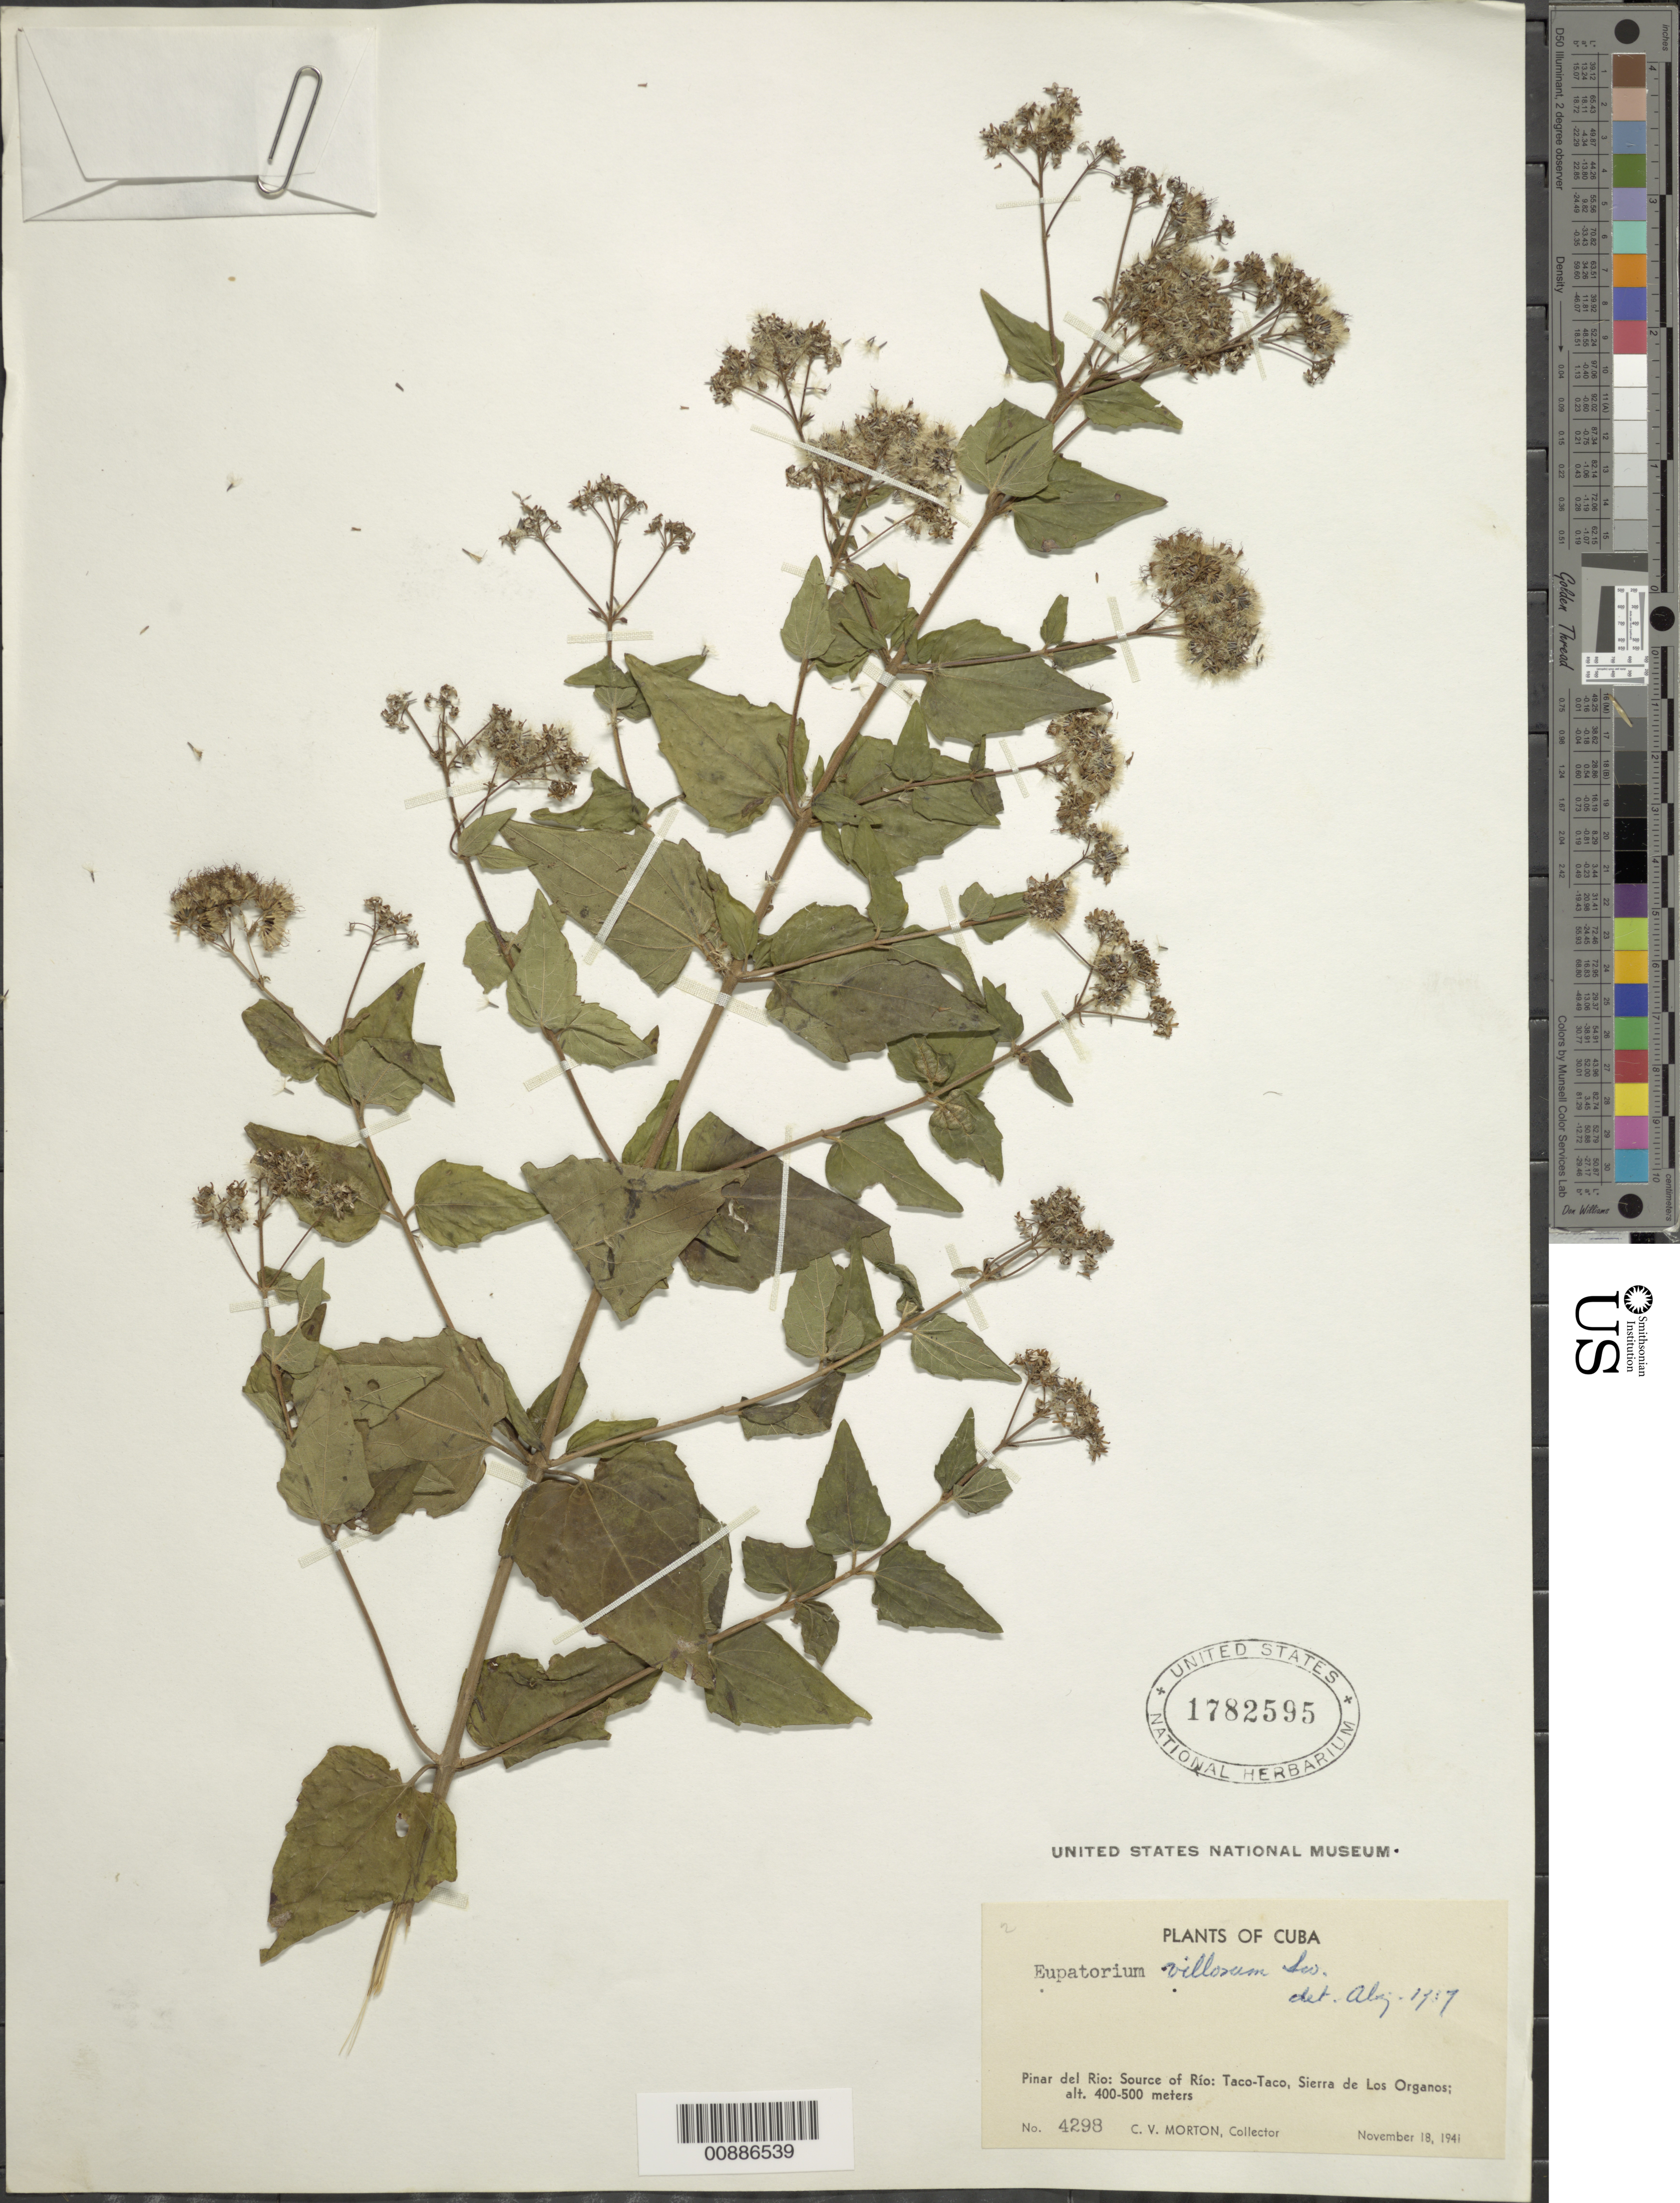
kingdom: Plantae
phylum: Tracheophyta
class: Magnoliopsida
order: Asterales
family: Asteraceae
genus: Koanophyllon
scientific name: Koanophyllon villosum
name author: (Sw.) R.M. King & H. Rob.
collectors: C. V. Morton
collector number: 4298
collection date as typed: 18 Nov 1941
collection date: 1941-11-18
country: Cuba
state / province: Pinar del Río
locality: Source of Rio: Taco-Taco, Sierra de Los Organos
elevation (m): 400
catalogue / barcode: US 1782595